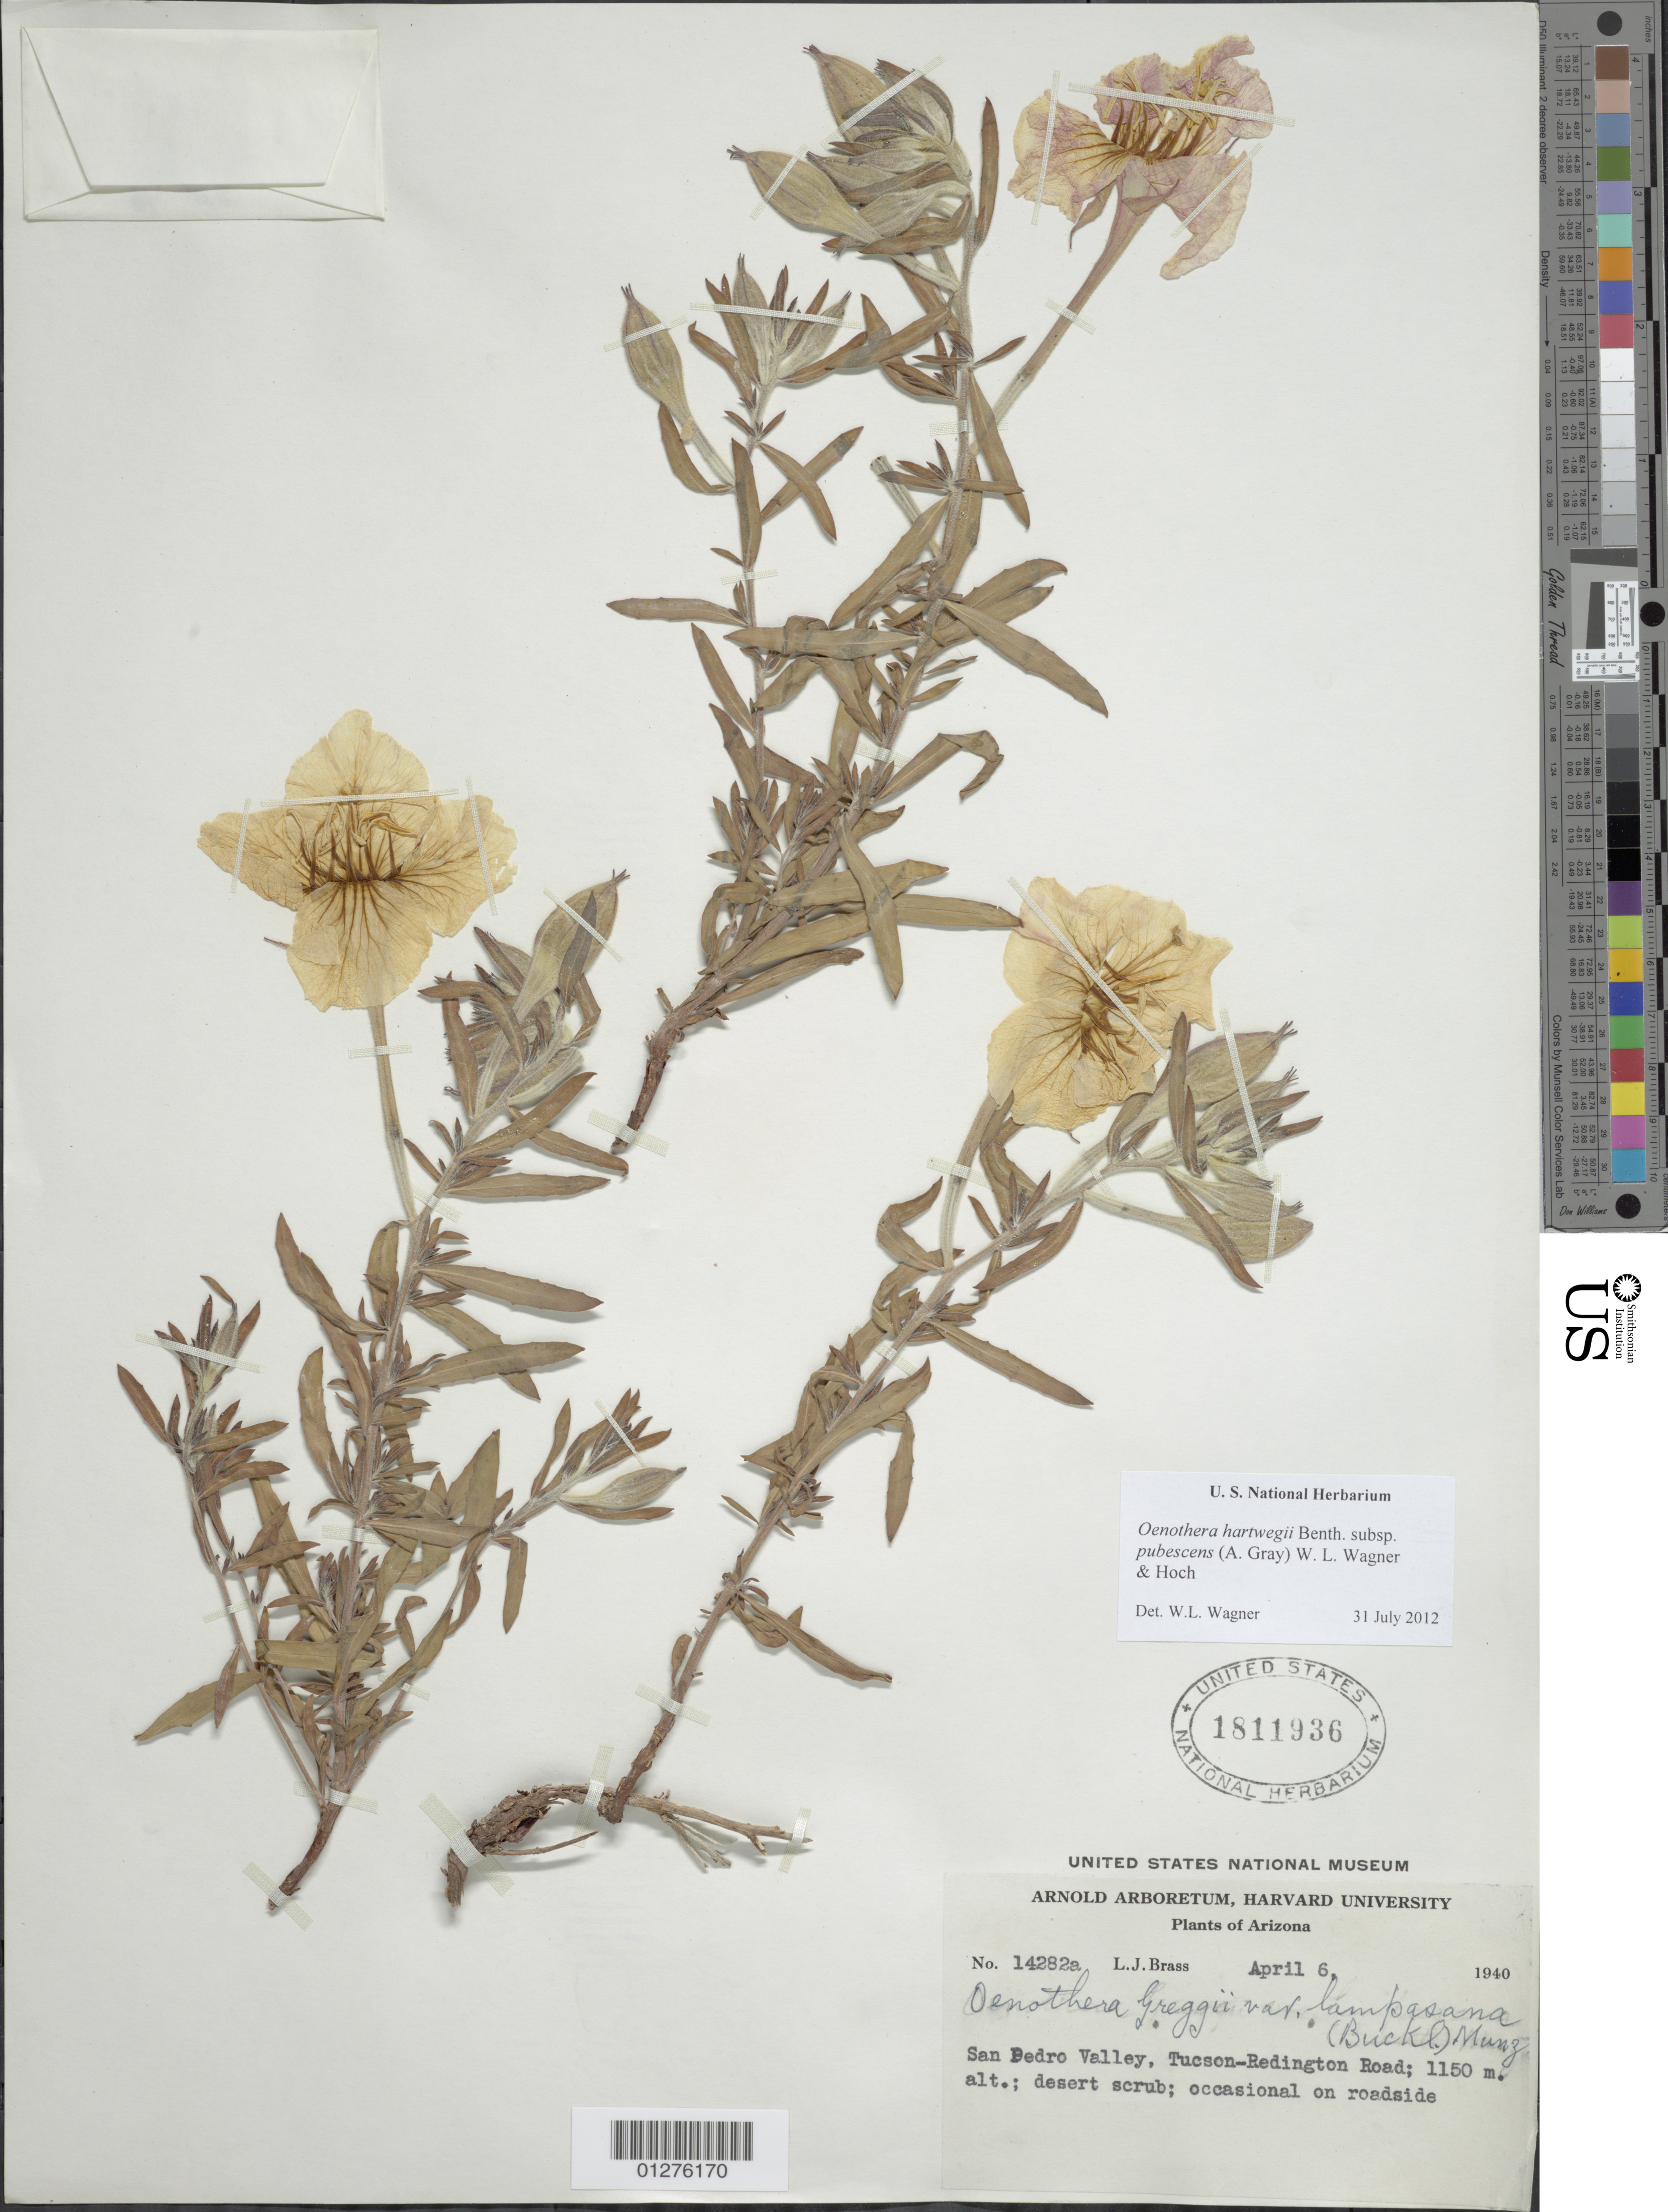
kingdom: Plantae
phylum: Tracheophyta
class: Magnoliopsida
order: Myrtales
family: Onagraceae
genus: Oenothera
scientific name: Oenothera hartwegii subsp. pubescens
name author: (A. Gray) W.L. Wagner & Hoch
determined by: Wagner, W. L., (BOT), Smithsonian Institution - National Museum of Natural History (UNITED STATES)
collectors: L. J. Brass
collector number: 14282a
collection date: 1940-04-06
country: United States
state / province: Arizona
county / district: Pima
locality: San Pedro Valley, Tucson-Redington Road.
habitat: Roadside.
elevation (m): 1150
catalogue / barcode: US 1811936